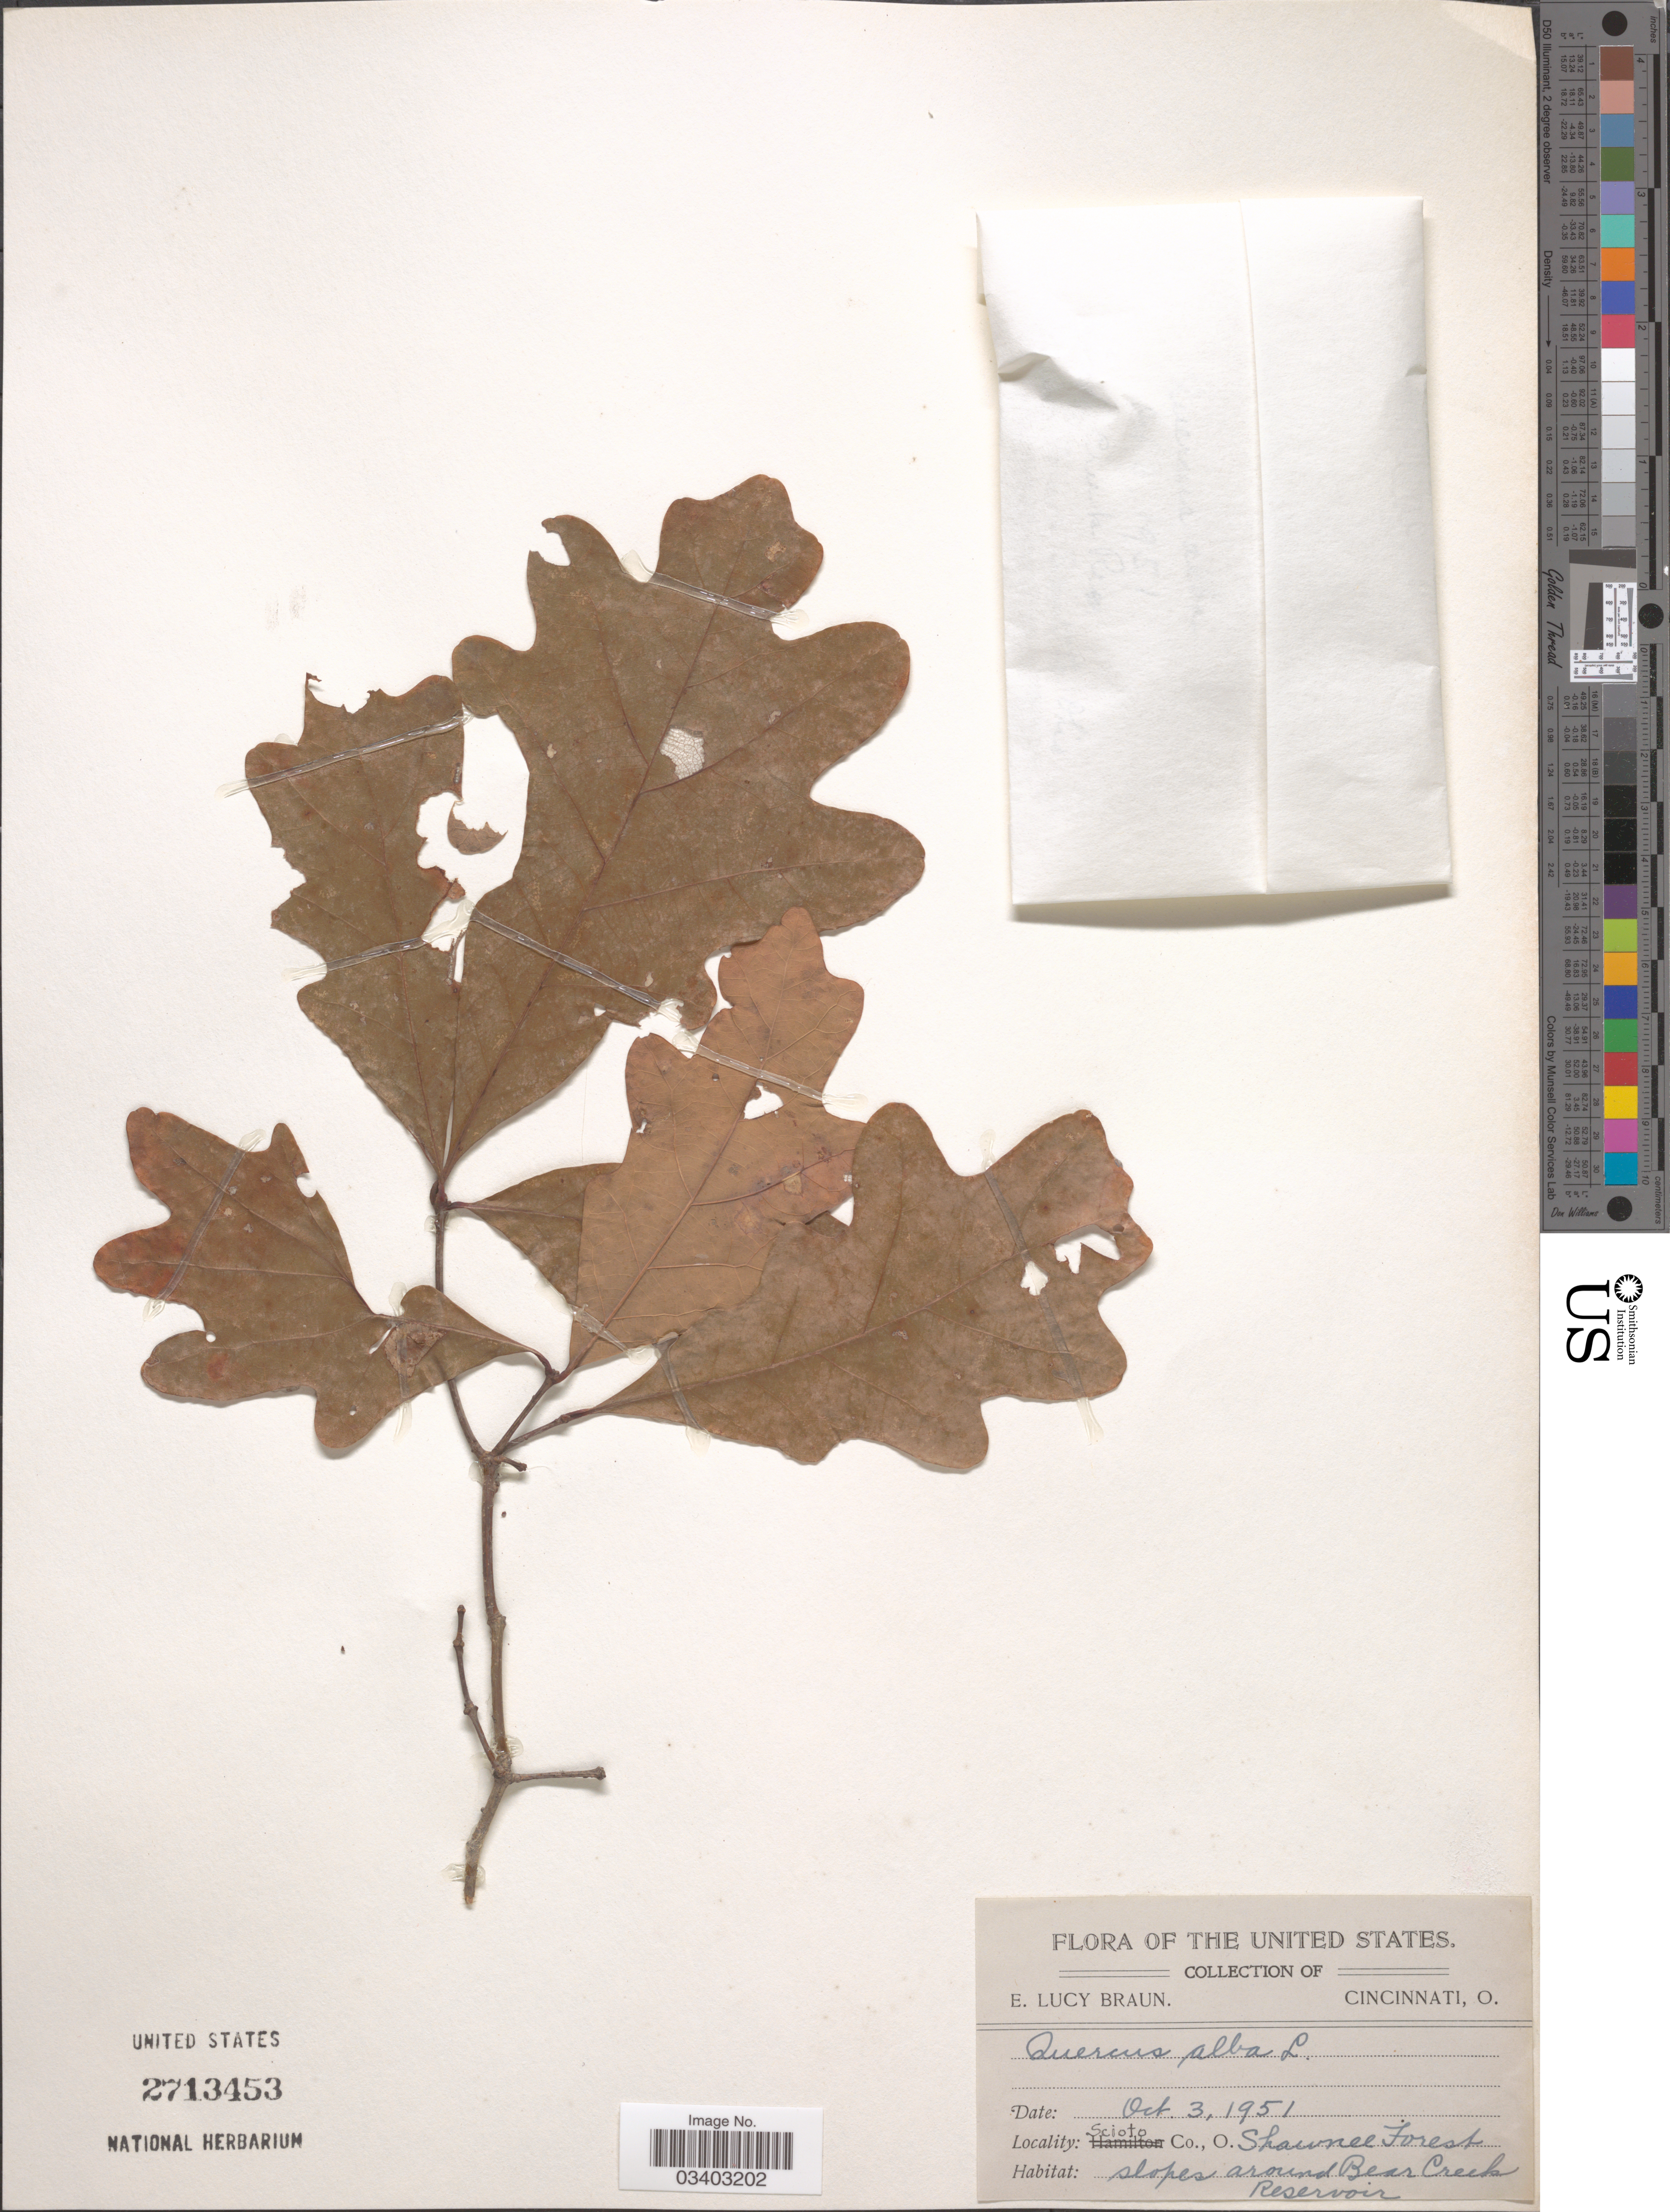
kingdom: Plantae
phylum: Tracheophyta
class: Magnoliopsida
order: Fagales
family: Fagaceae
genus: Quercus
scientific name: Quercus alba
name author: L.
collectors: E. L. Braun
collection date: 1951-10-03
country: United States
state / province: Ohio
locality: Scioto Co. Shawnee Forest slopes around Bear Creek Reservoir.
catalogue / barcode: US 2713453